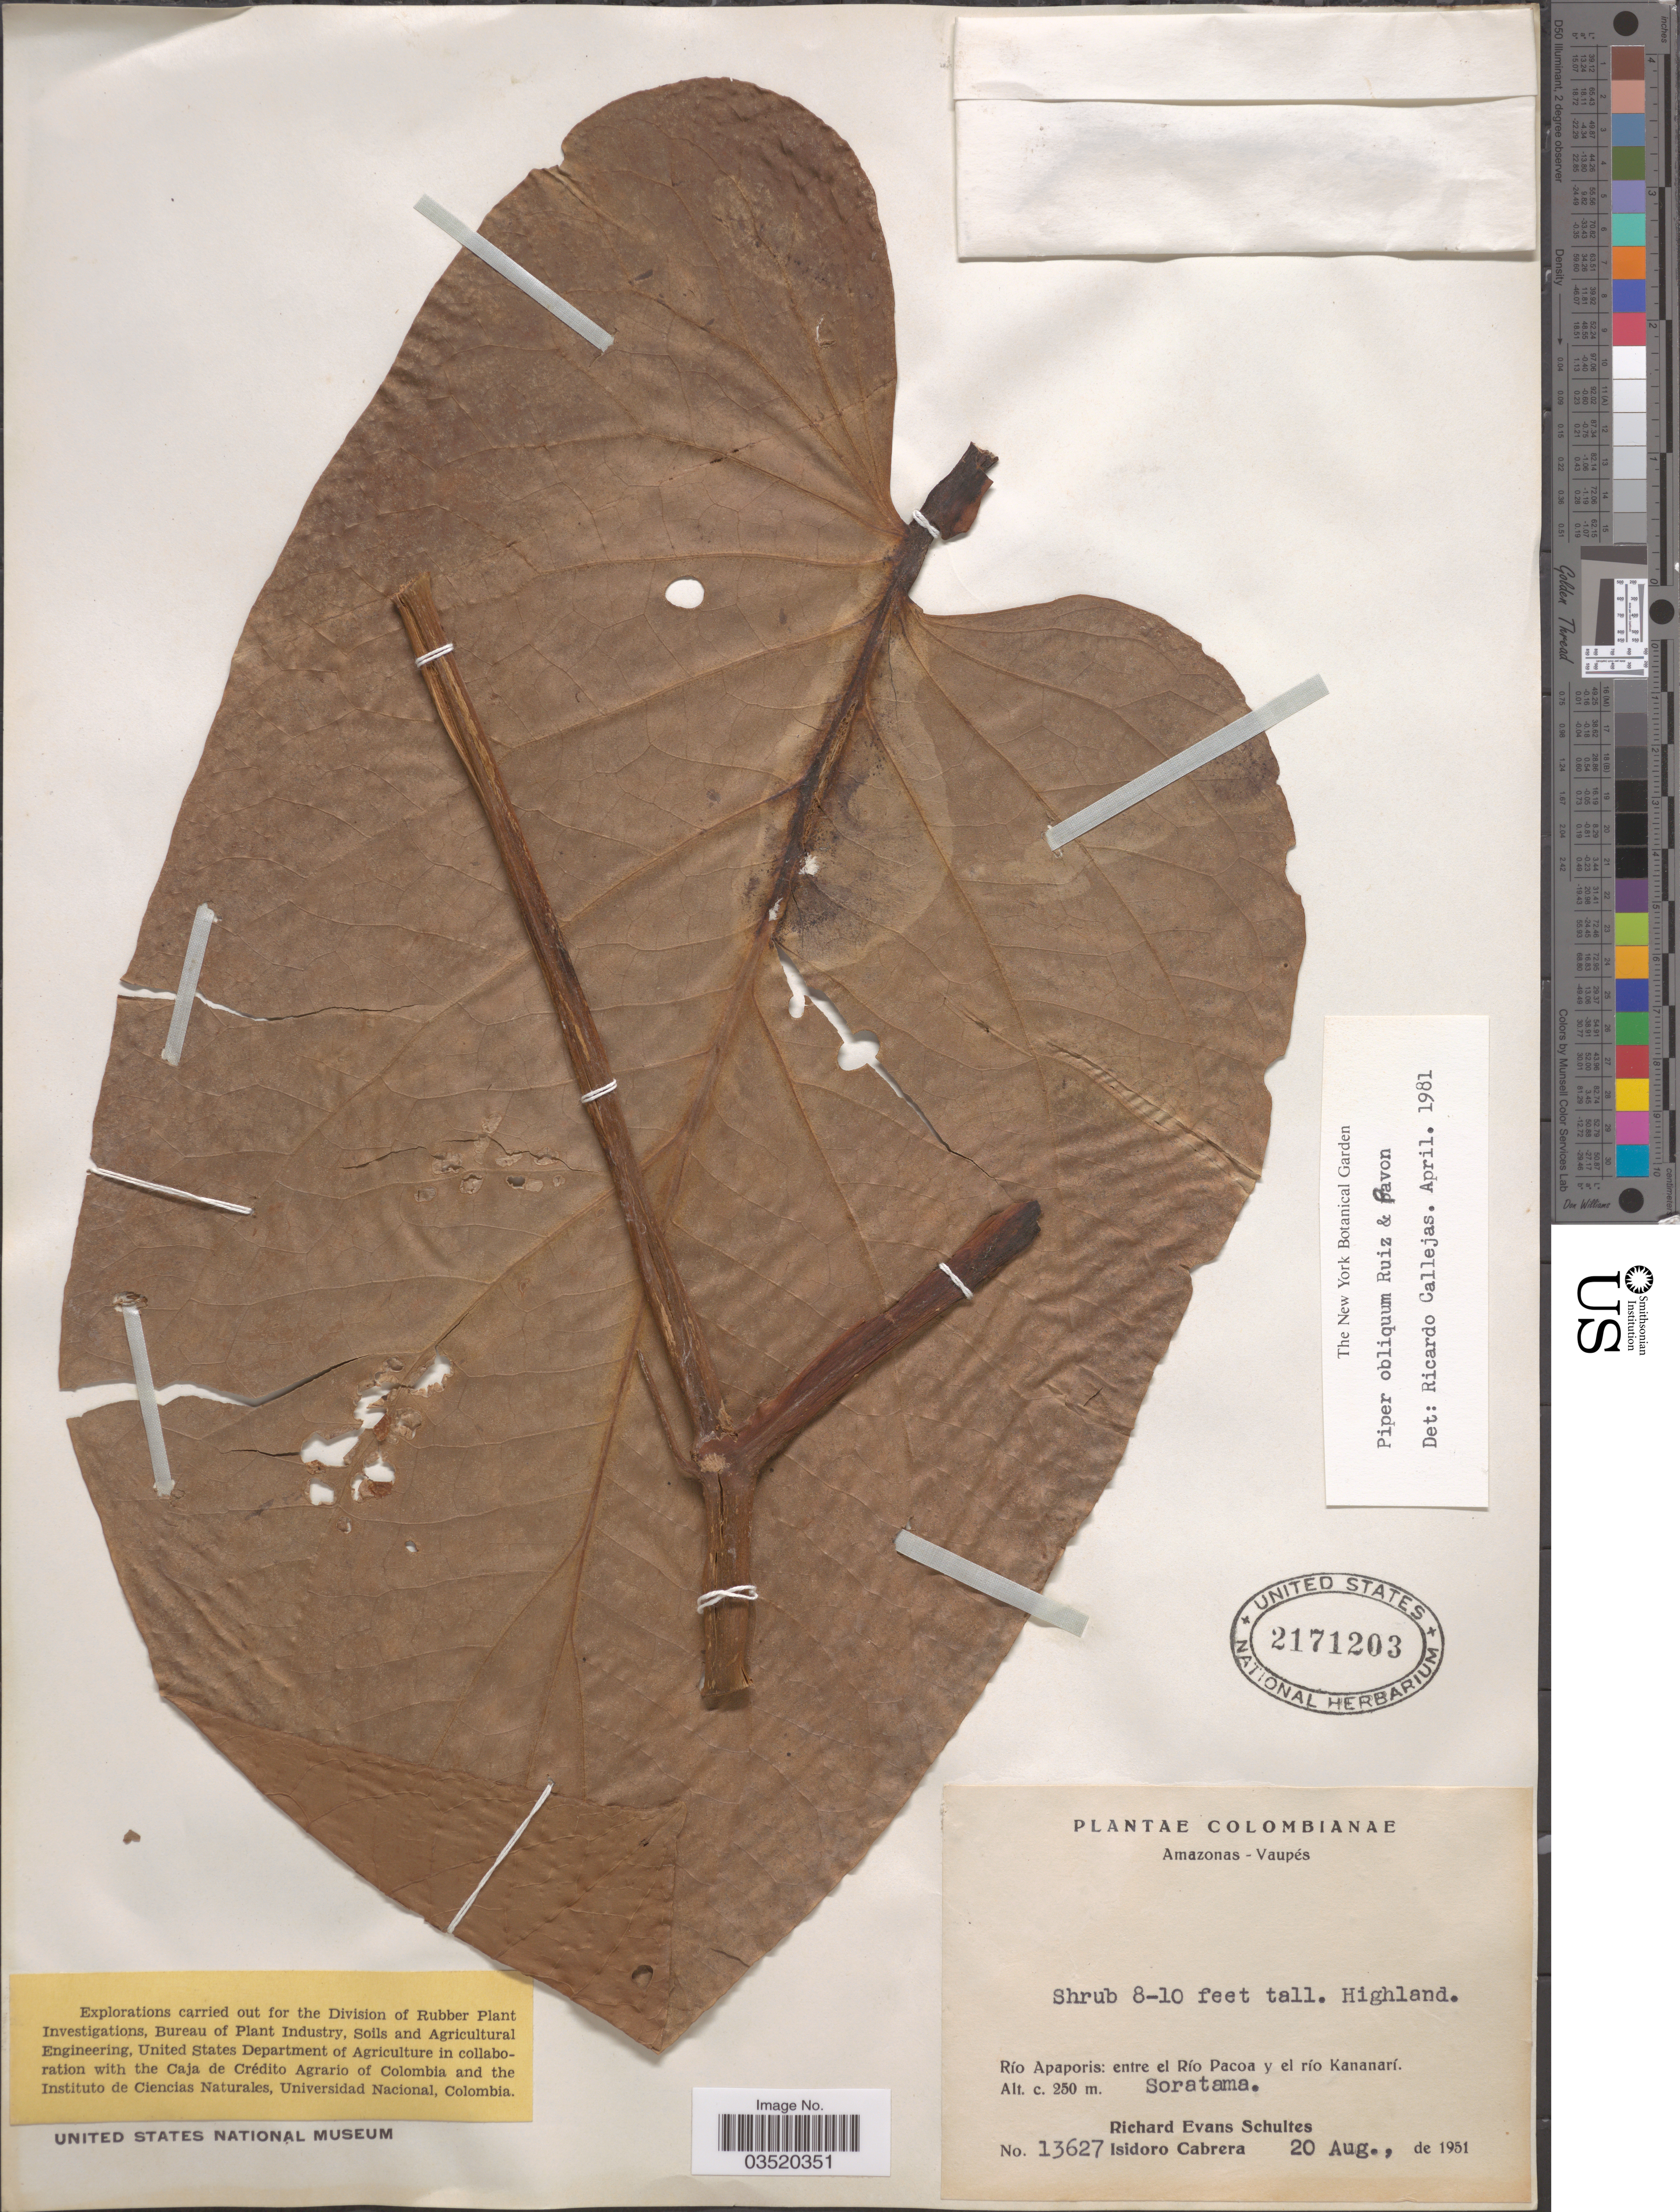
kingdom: Plantae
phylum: Tracheophyta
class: Magnoliopsida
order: Piperales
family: Piperaceae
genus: Piper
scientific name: Piper obliquum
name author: Ruiz & Pav.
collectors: R. E. Schultes & I. Cabrera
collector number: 13627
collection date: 1951-08-20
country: Colombia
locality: Amazonas - Vaupés. Río Apaporis: entre el Río Pacoa y el río Kananarí. Soratama.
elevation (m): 250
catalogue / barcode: US 2171203